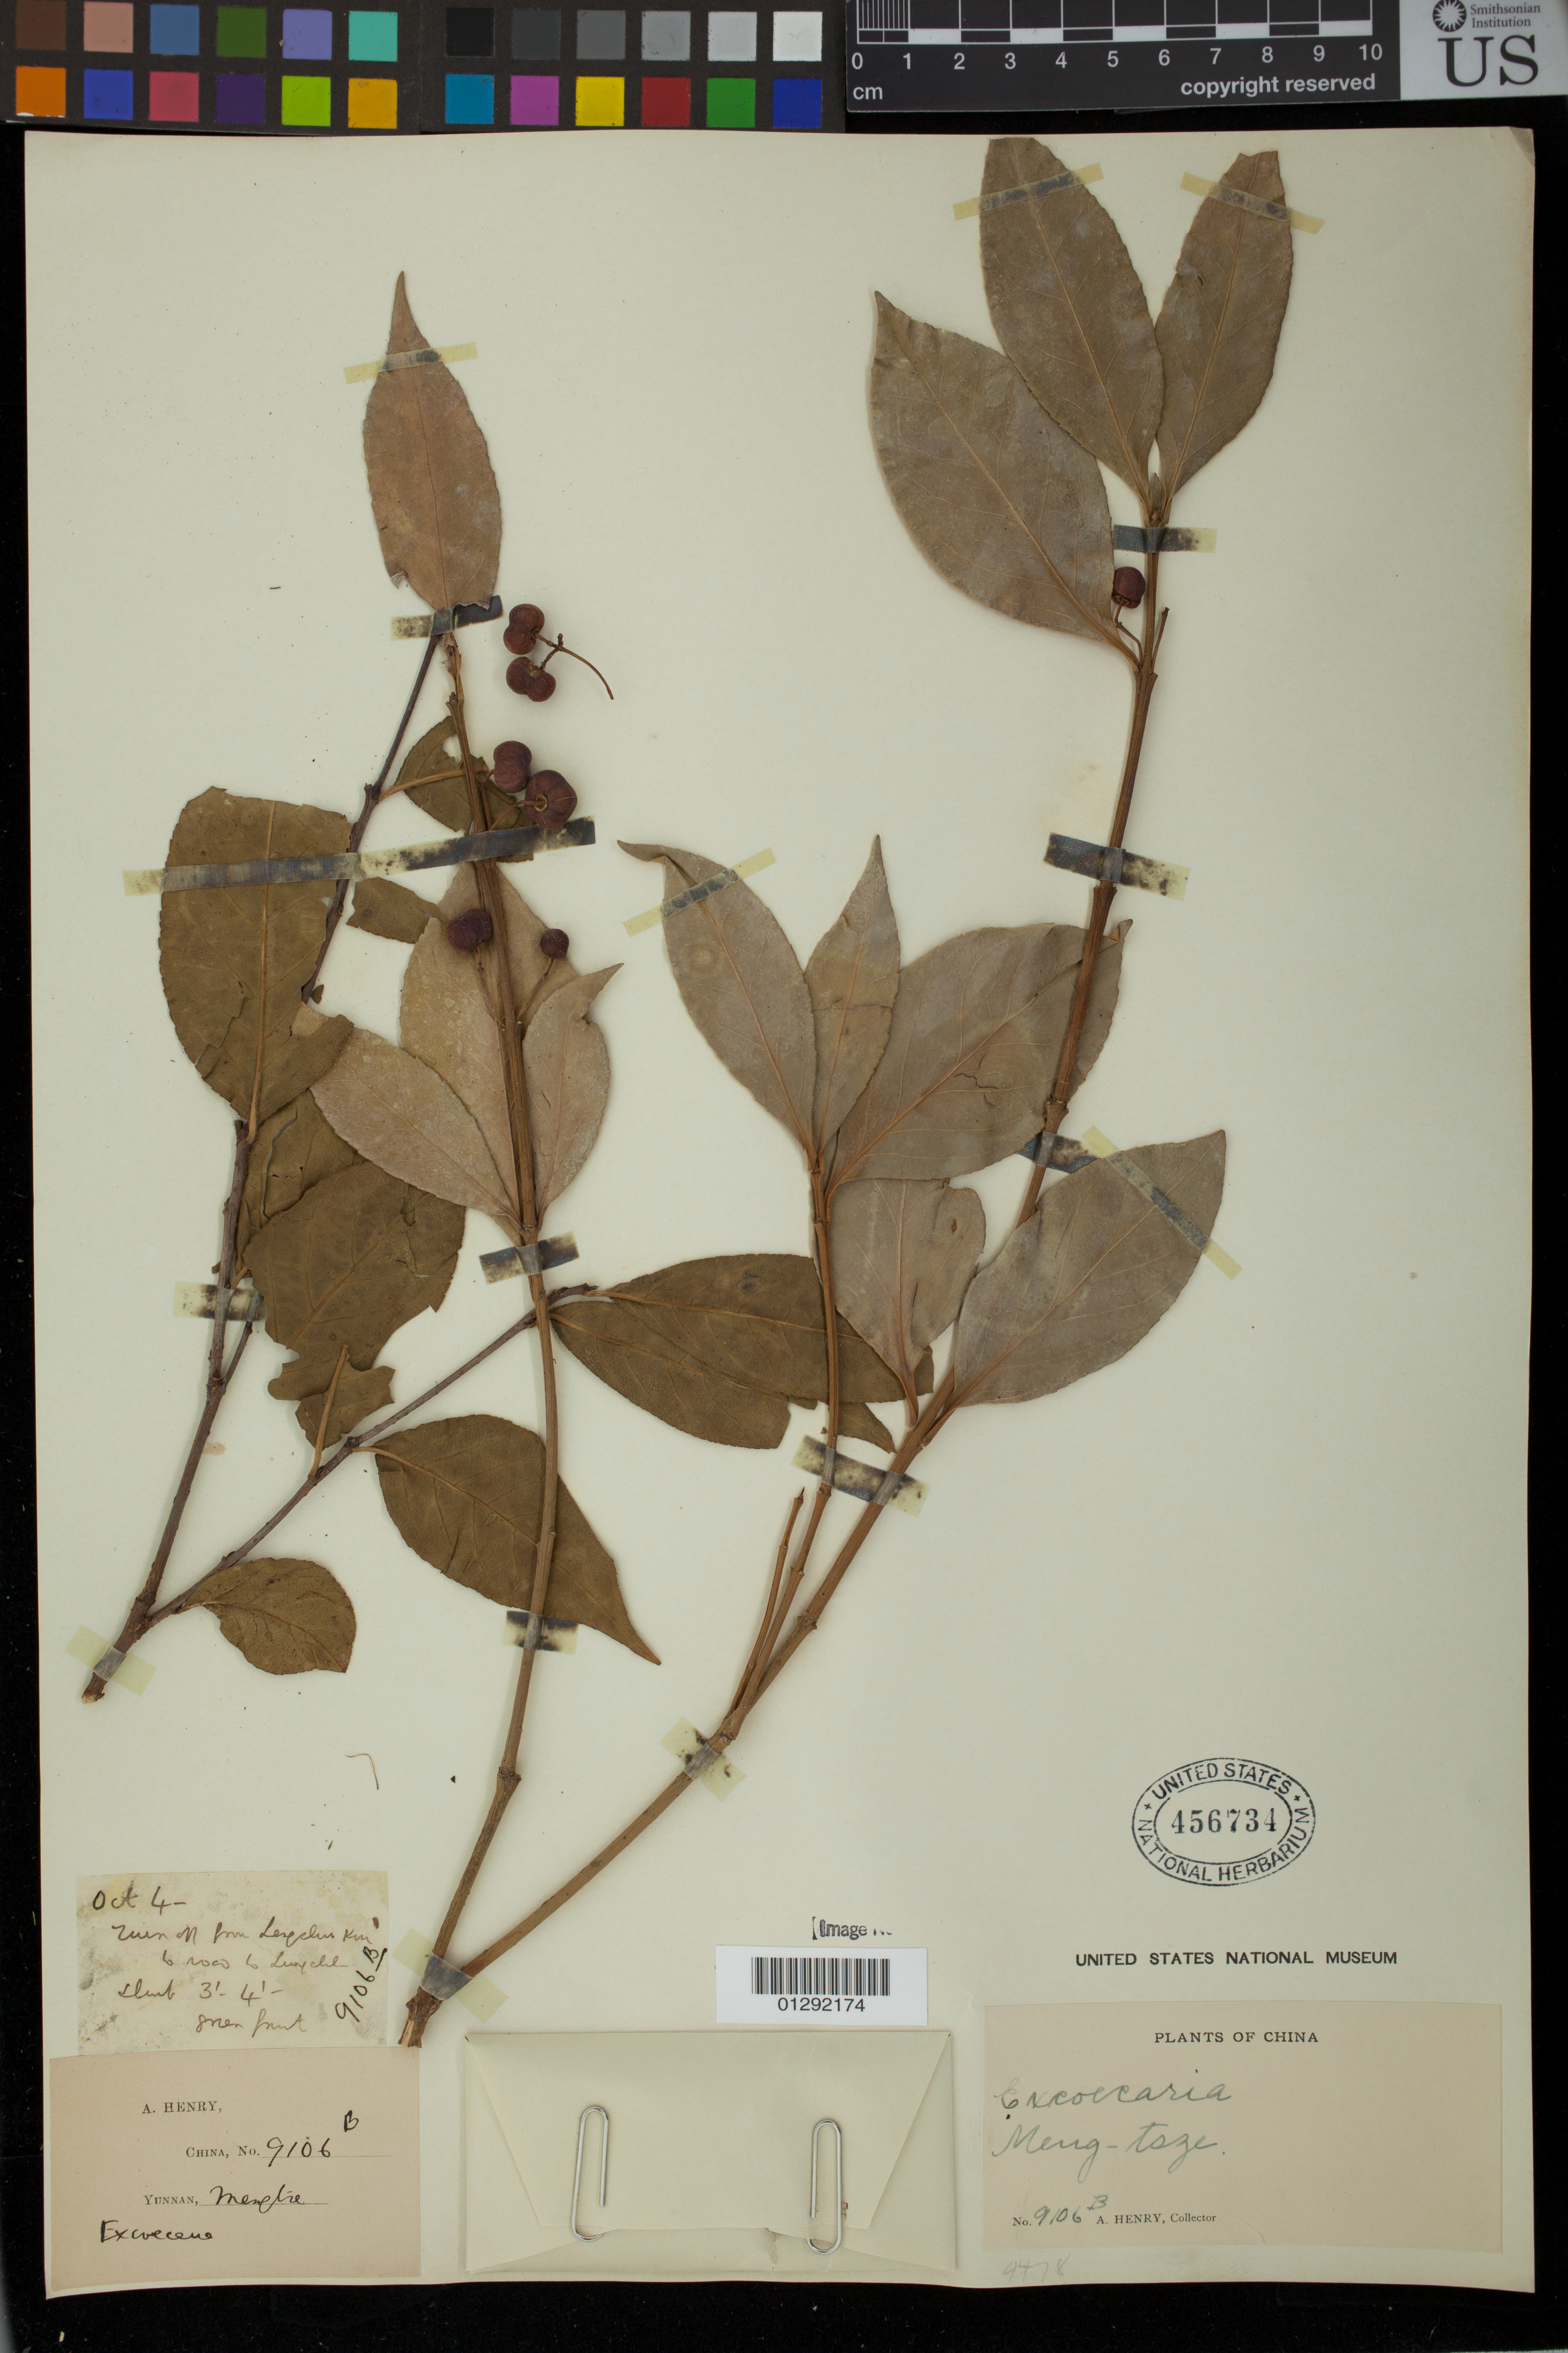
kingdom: Plantae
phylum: Tracheophyta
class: Magnoliopsida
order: Malpighiales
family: Euphorbiaceae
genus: Excoecaria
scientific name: Excoecaria sp.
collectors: A. Henry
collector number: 9106 B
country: China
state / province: Yunnan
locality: Meng-tze [Wenlan]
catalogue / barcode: US 456734